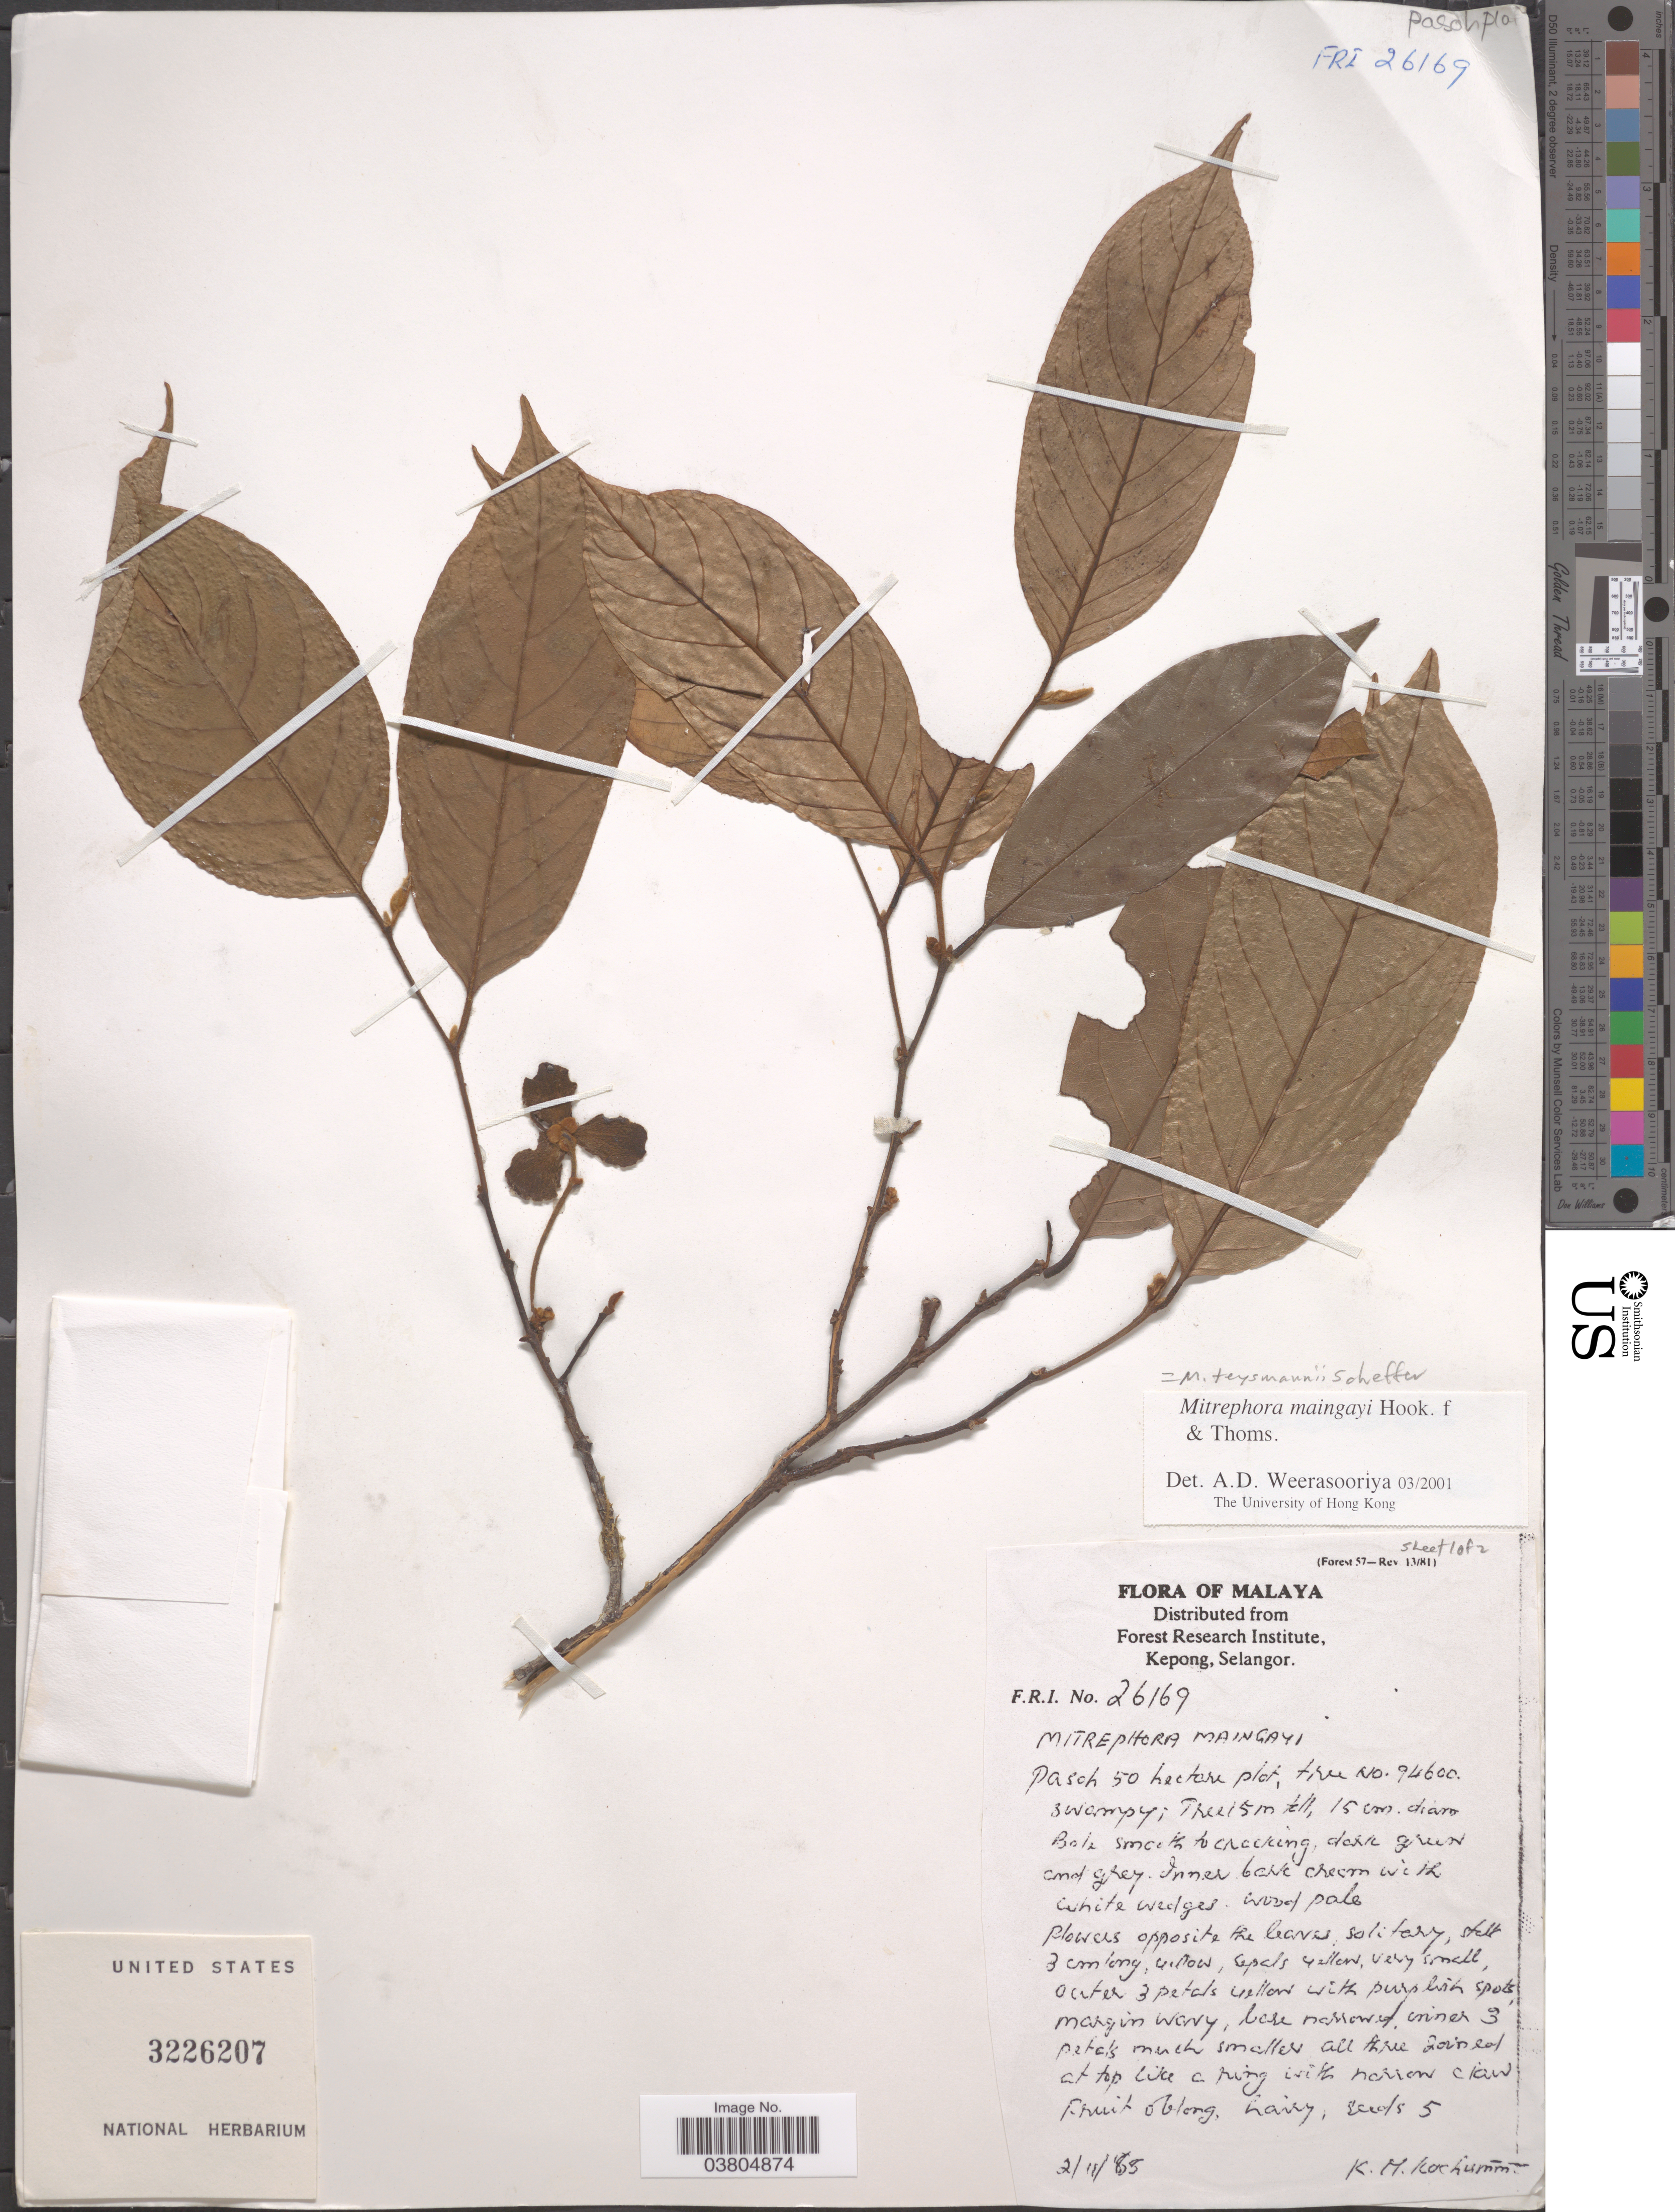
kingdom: Plantae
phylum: Tracheophyta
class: Magnoliopsida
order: Magnoliales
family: Annonaceae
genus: Mitrephora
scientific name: Mitrephora teysmannii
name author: Scheff.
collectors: K. Kochummen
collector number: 26169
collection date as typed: Transcribed d/m/y: 2/11/88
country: Malaysia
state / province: Selangor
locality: Malaya. Pasoh 50 hectare plot.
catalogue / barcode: US 3226207